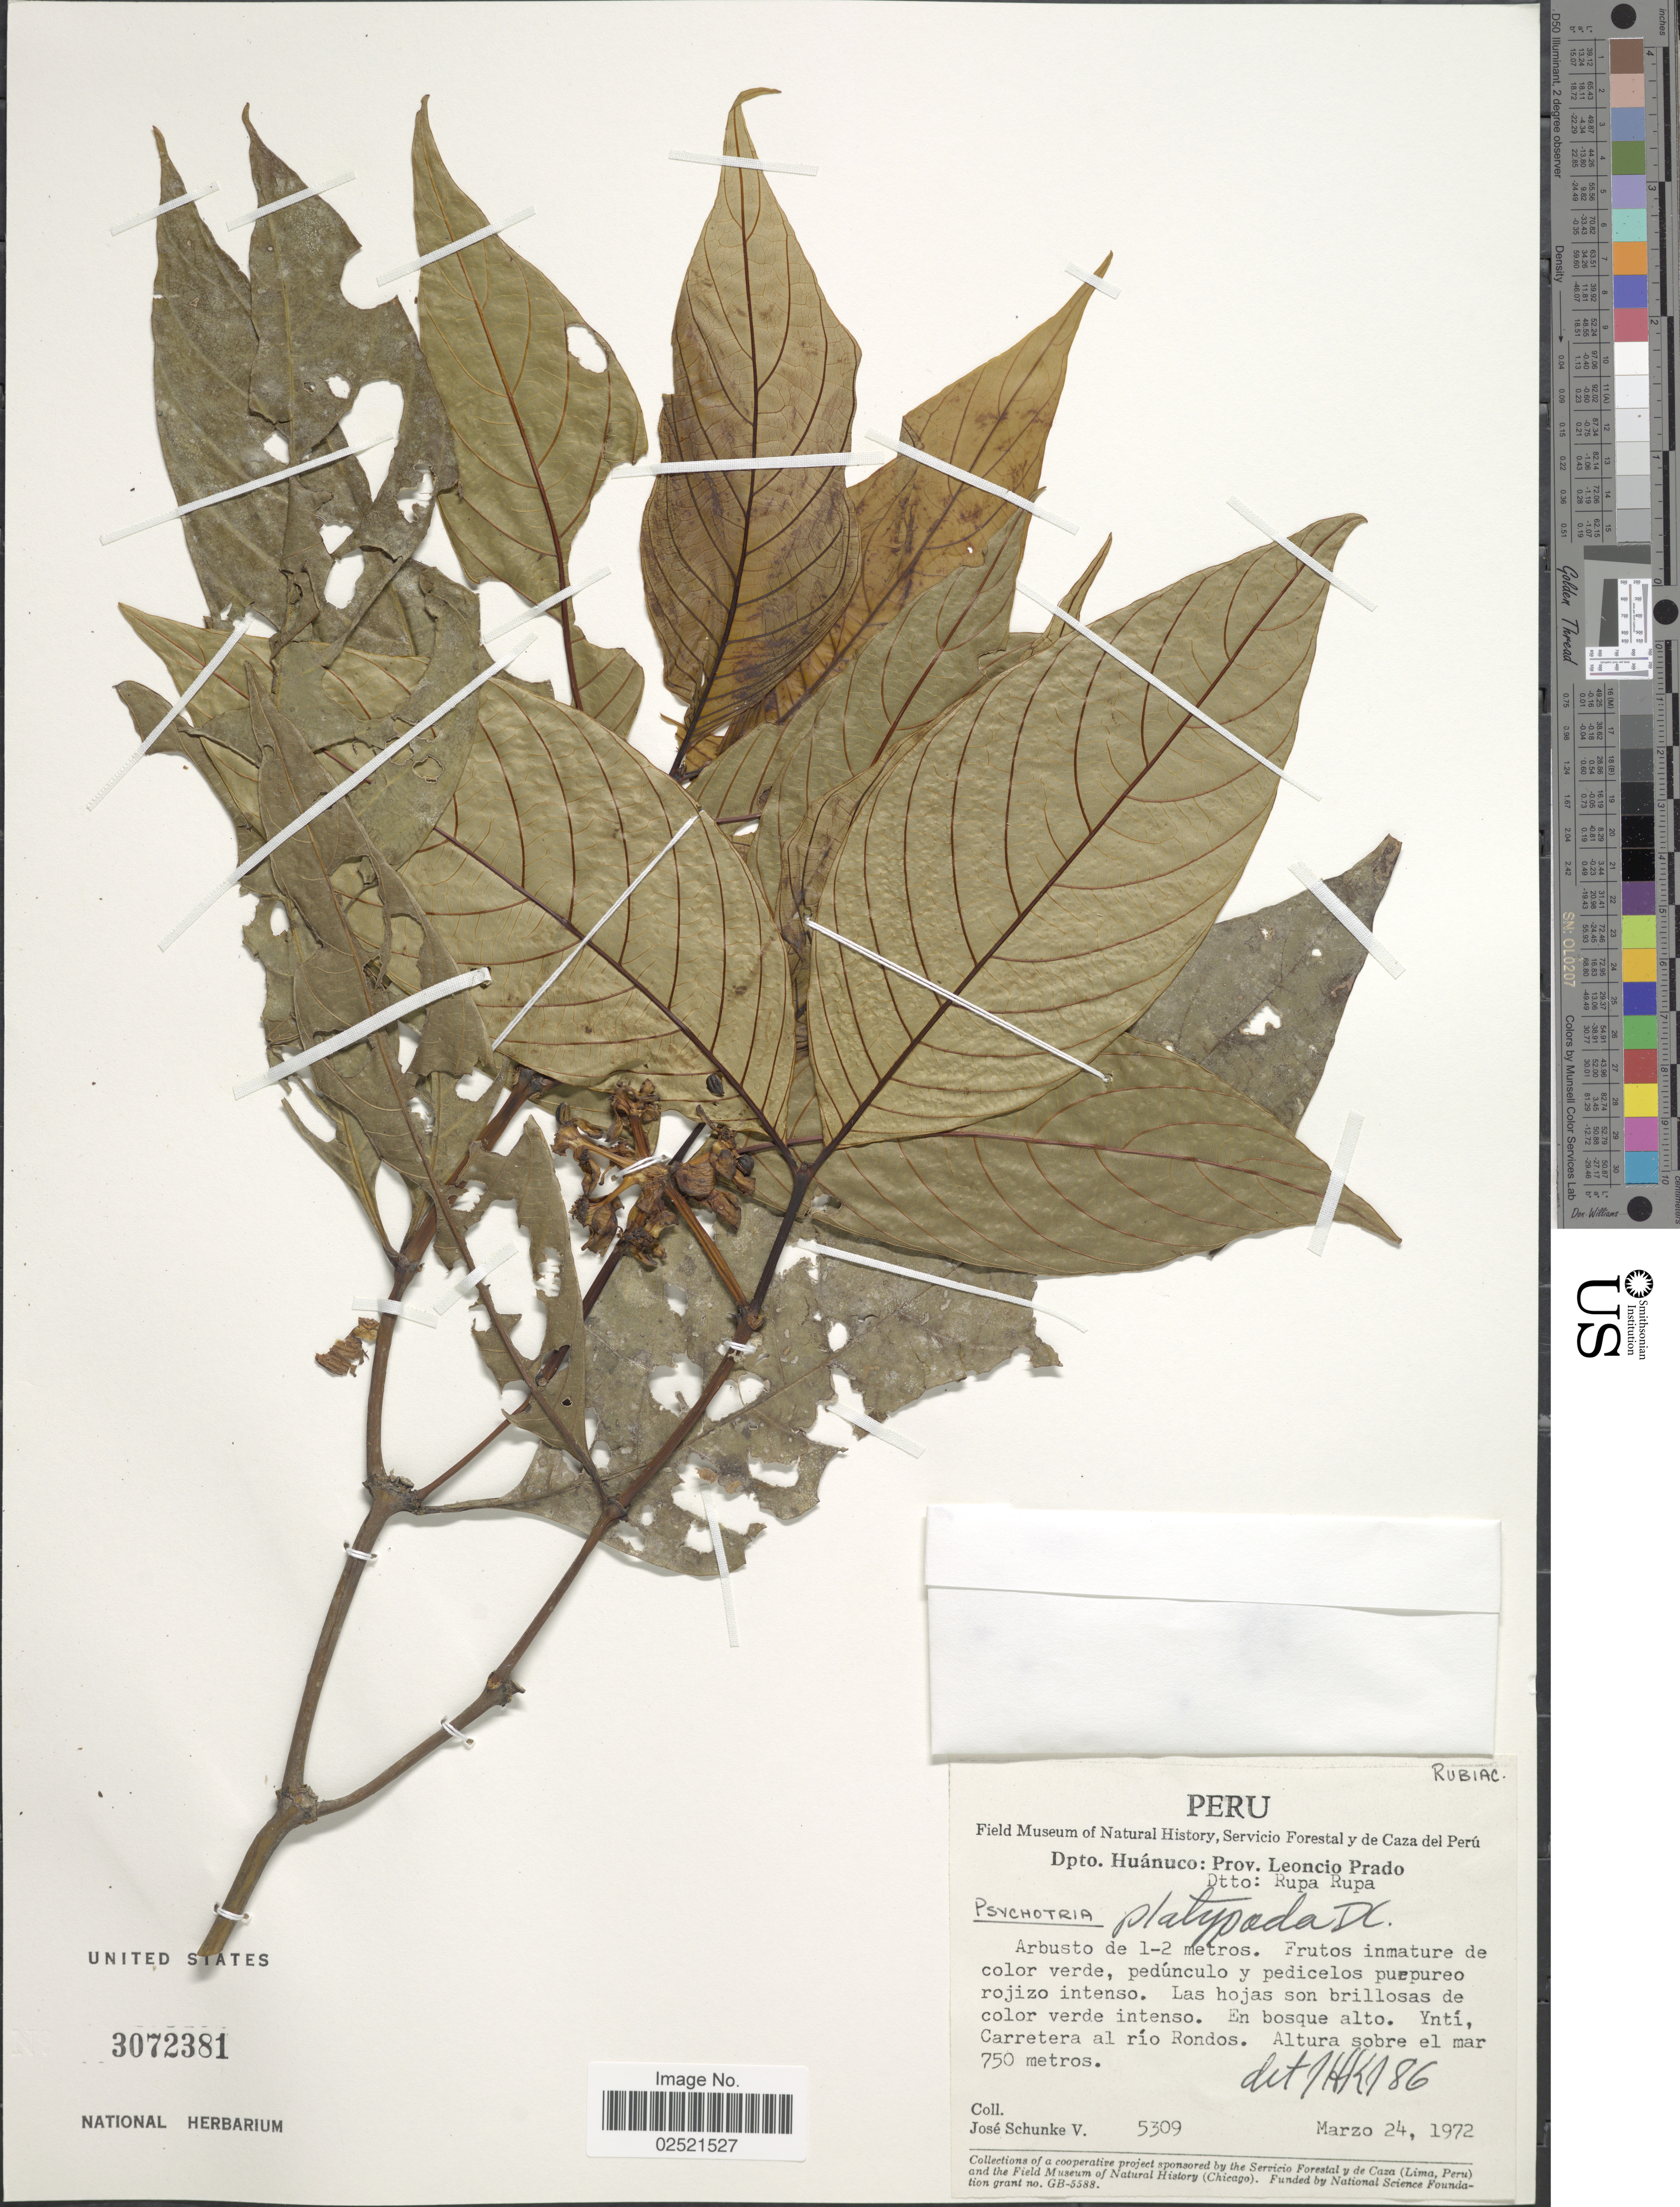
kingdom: Plantae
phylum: Tracheophyta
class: Magnoliopsida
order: Gentianales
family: Rubiaceae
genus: Psychotria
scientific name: Psychotria platypoda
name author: DC.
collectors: J. Schunke Vigo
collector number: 5309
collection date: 1972-03-24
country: Peru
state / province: Huánuco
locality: Pro. Leoncio Prado, Dtto: Rupa Rupa, Ynti , Carretera al rio Rondos.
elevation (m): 750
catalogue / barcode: US 3072381